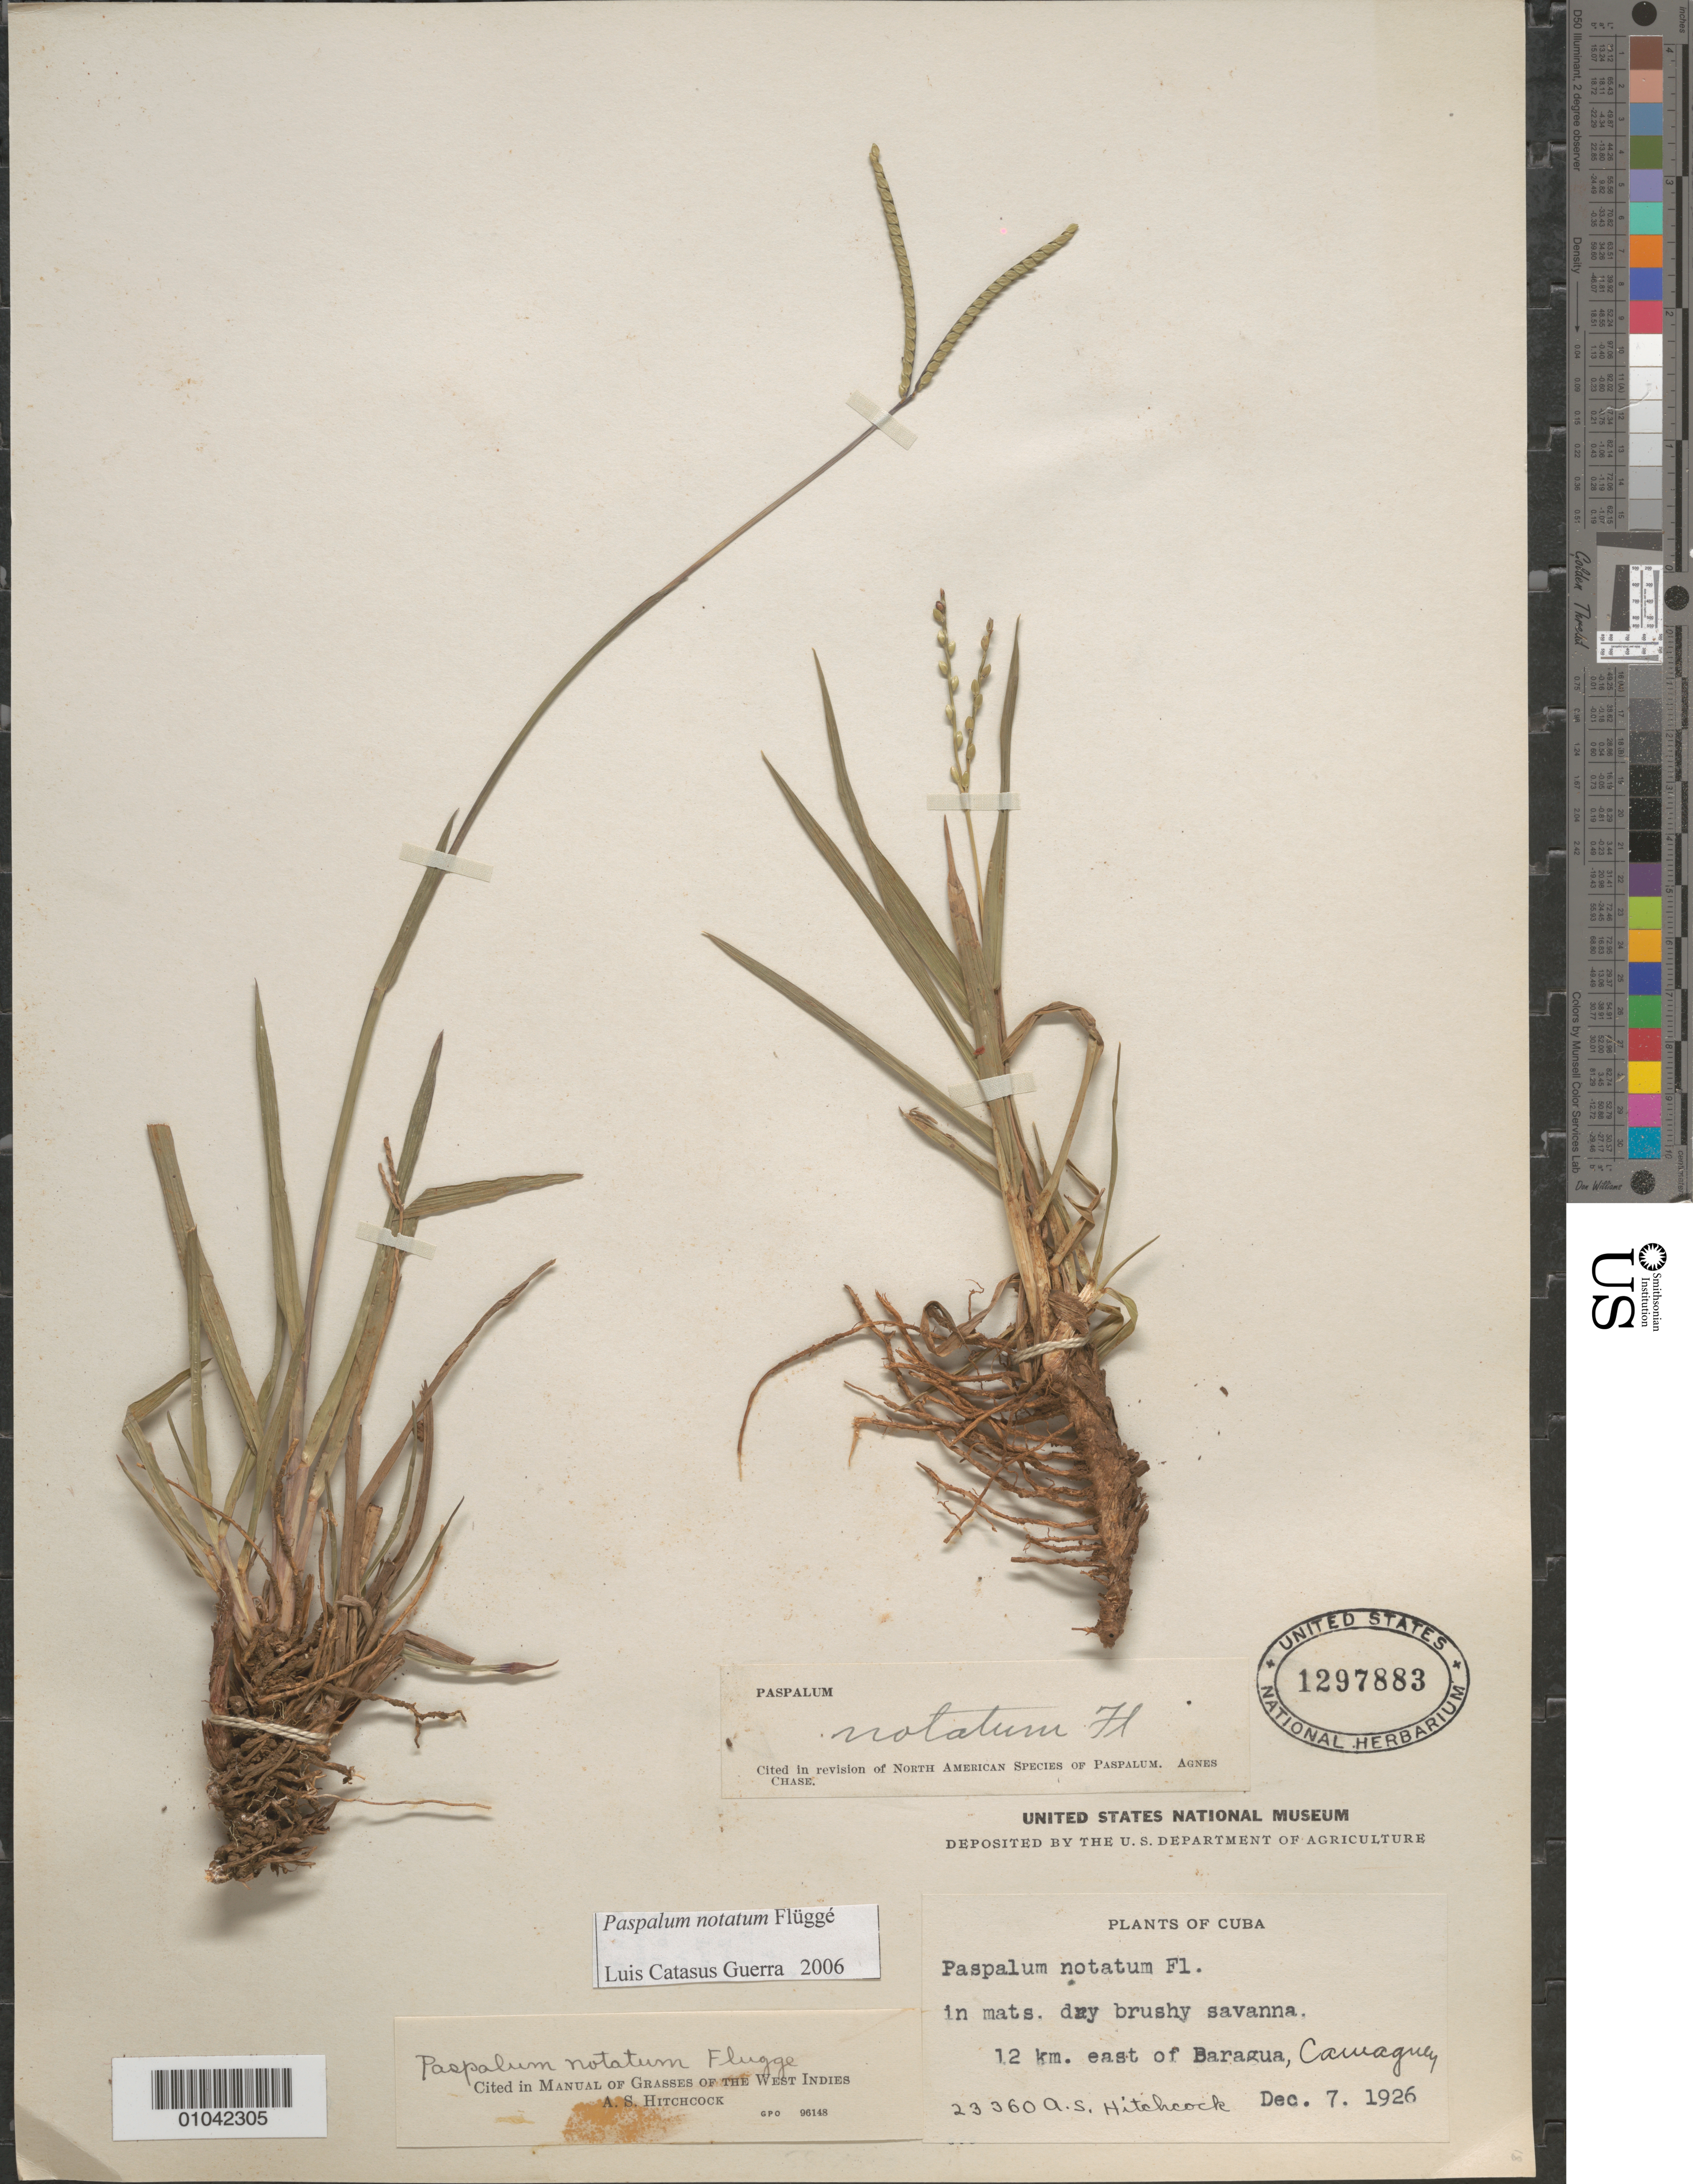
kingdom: Plantae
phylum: Tracheophyta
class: Liliopsida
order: Poales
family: Poaceae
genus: Paspalum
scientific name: Paspalum notatum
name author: Flüggé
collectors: A. S. Hitchcock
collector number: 23360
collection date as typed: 07 Dec 1926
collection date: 1926-12-07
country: Cuba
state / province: Camagüey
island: Cuba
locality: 12 km E of Baragua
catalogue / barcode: US 1297883